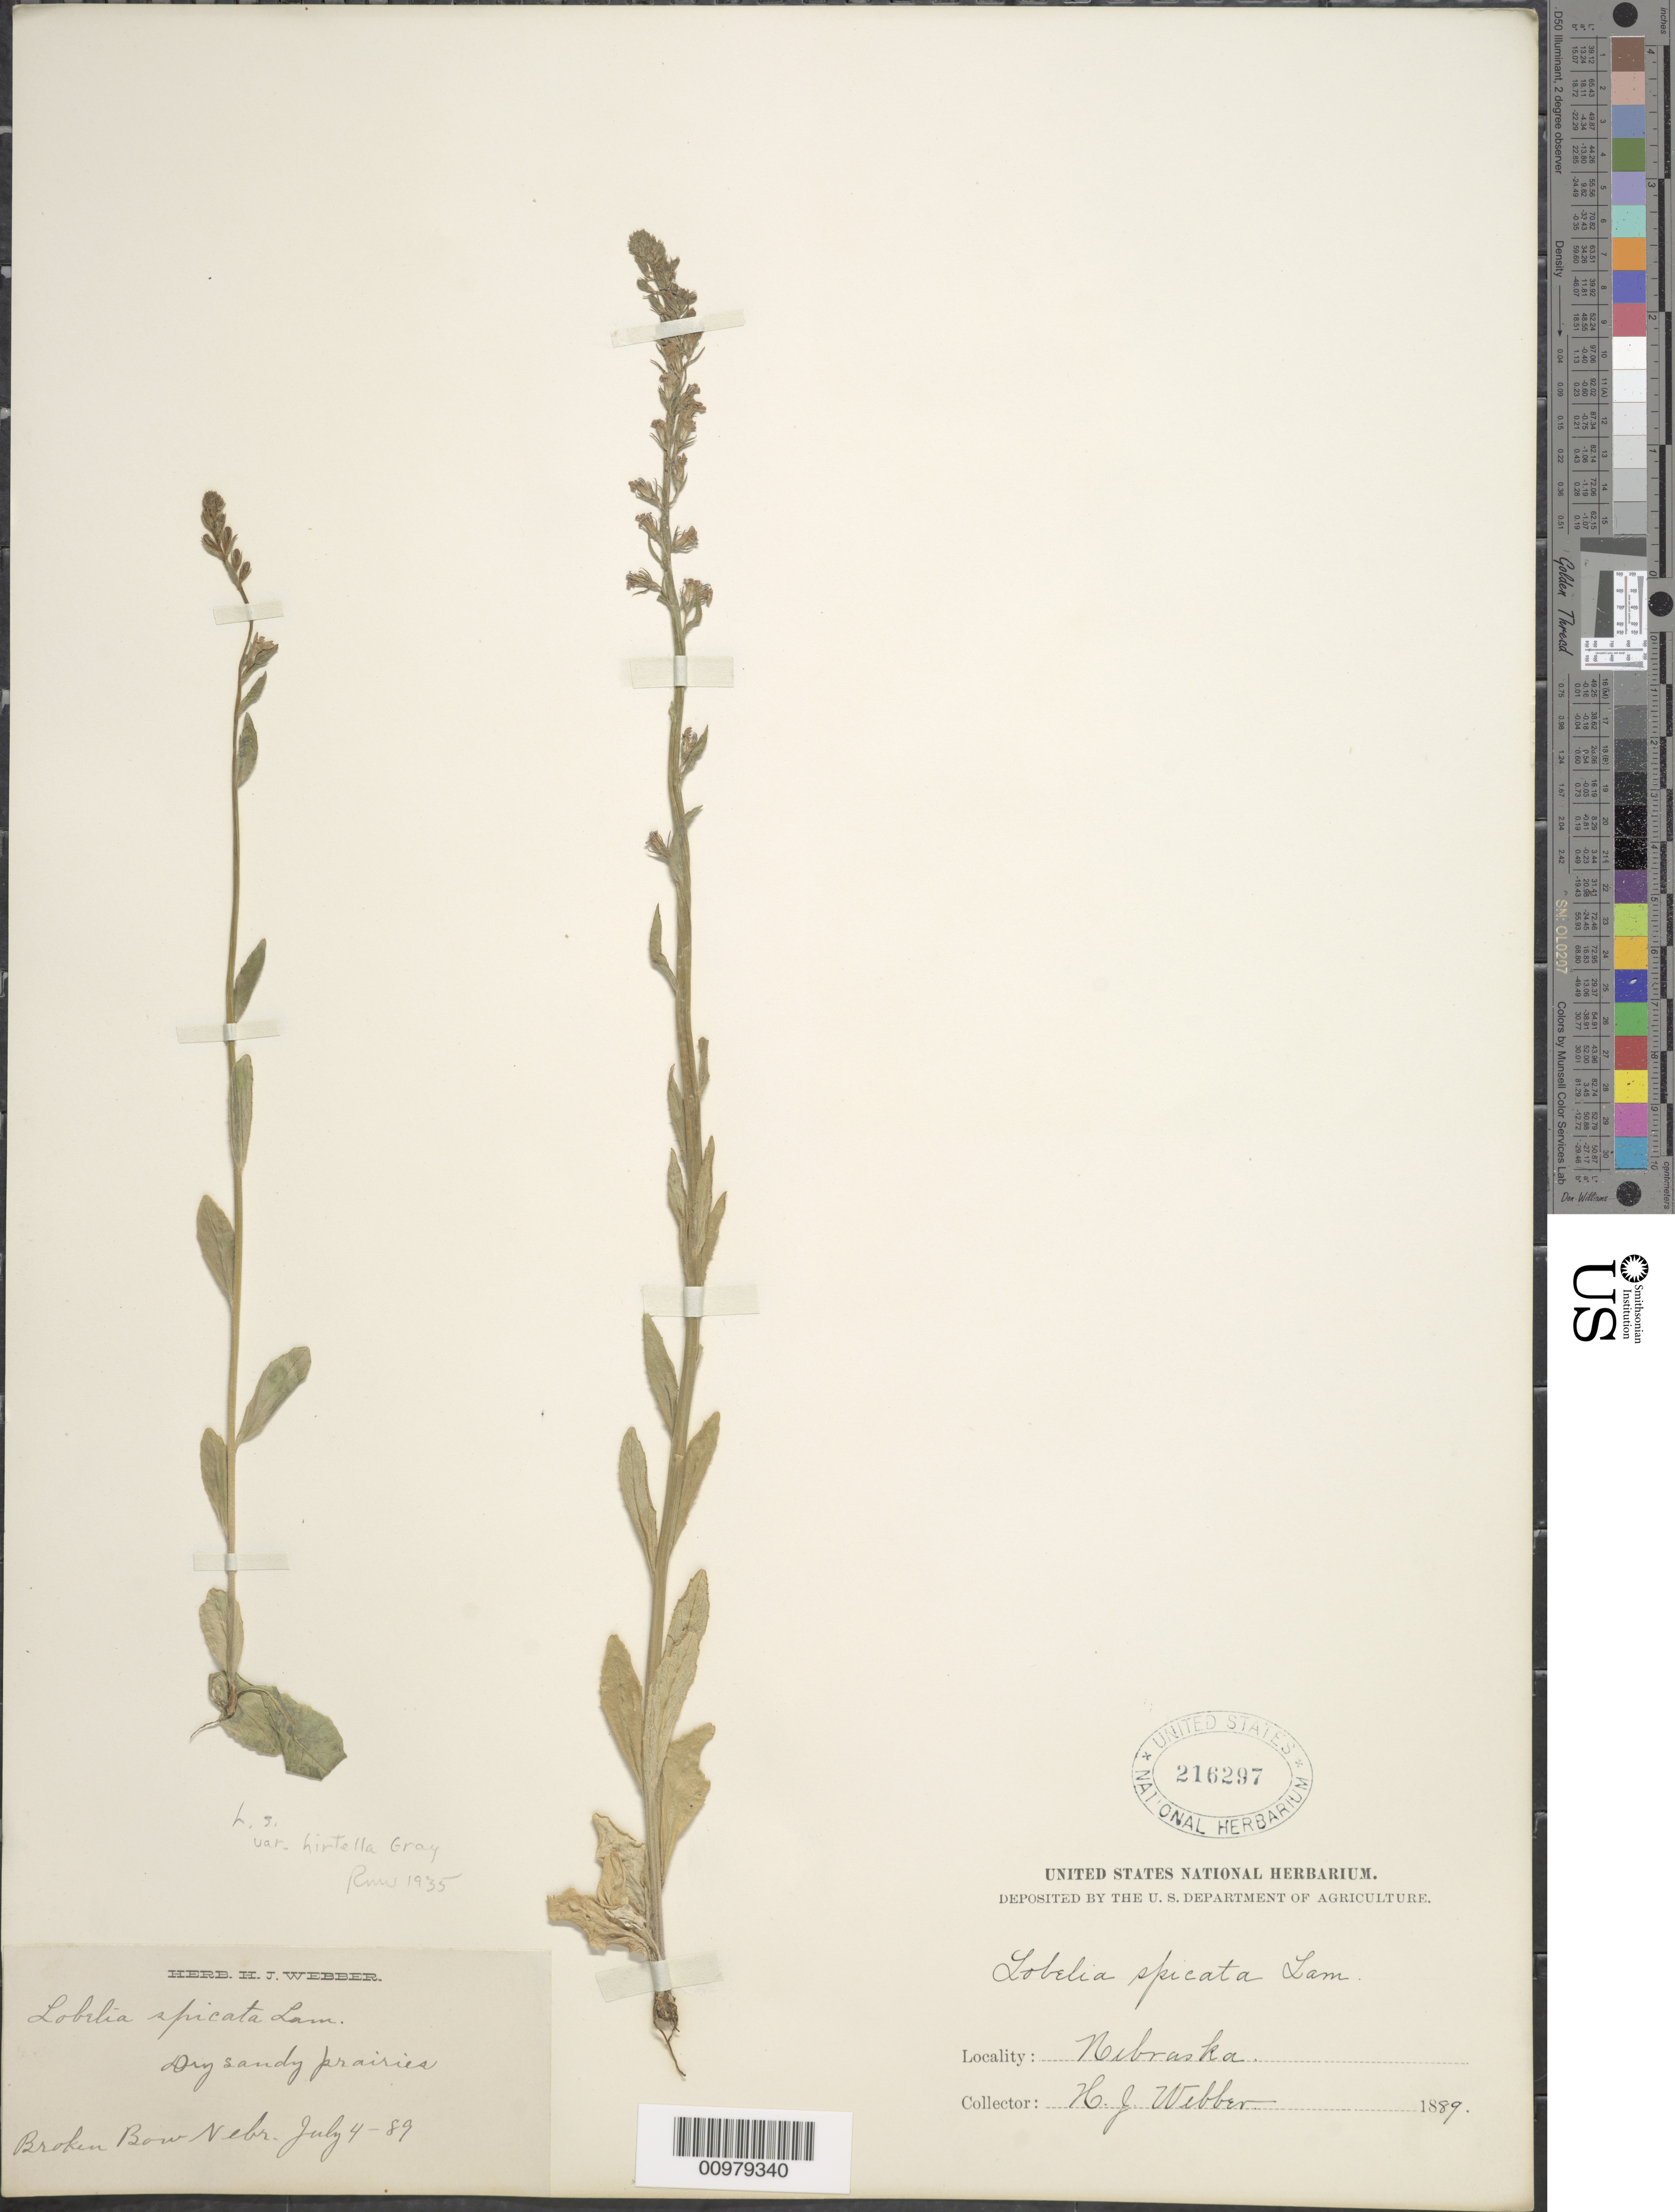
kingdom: Plantae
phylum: Tracheophyta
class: Magnoliopsida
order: Asterales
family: Campanulaceae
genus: Lobelia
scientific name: Lobelia spicata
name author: Lam.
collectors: H. Webber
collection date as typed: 4 Jul 1889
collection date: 1889-07-04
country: United States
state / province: Nebraska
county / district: Custer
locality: Broken Bow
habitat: dry sandy prairies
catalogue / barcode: US 216297